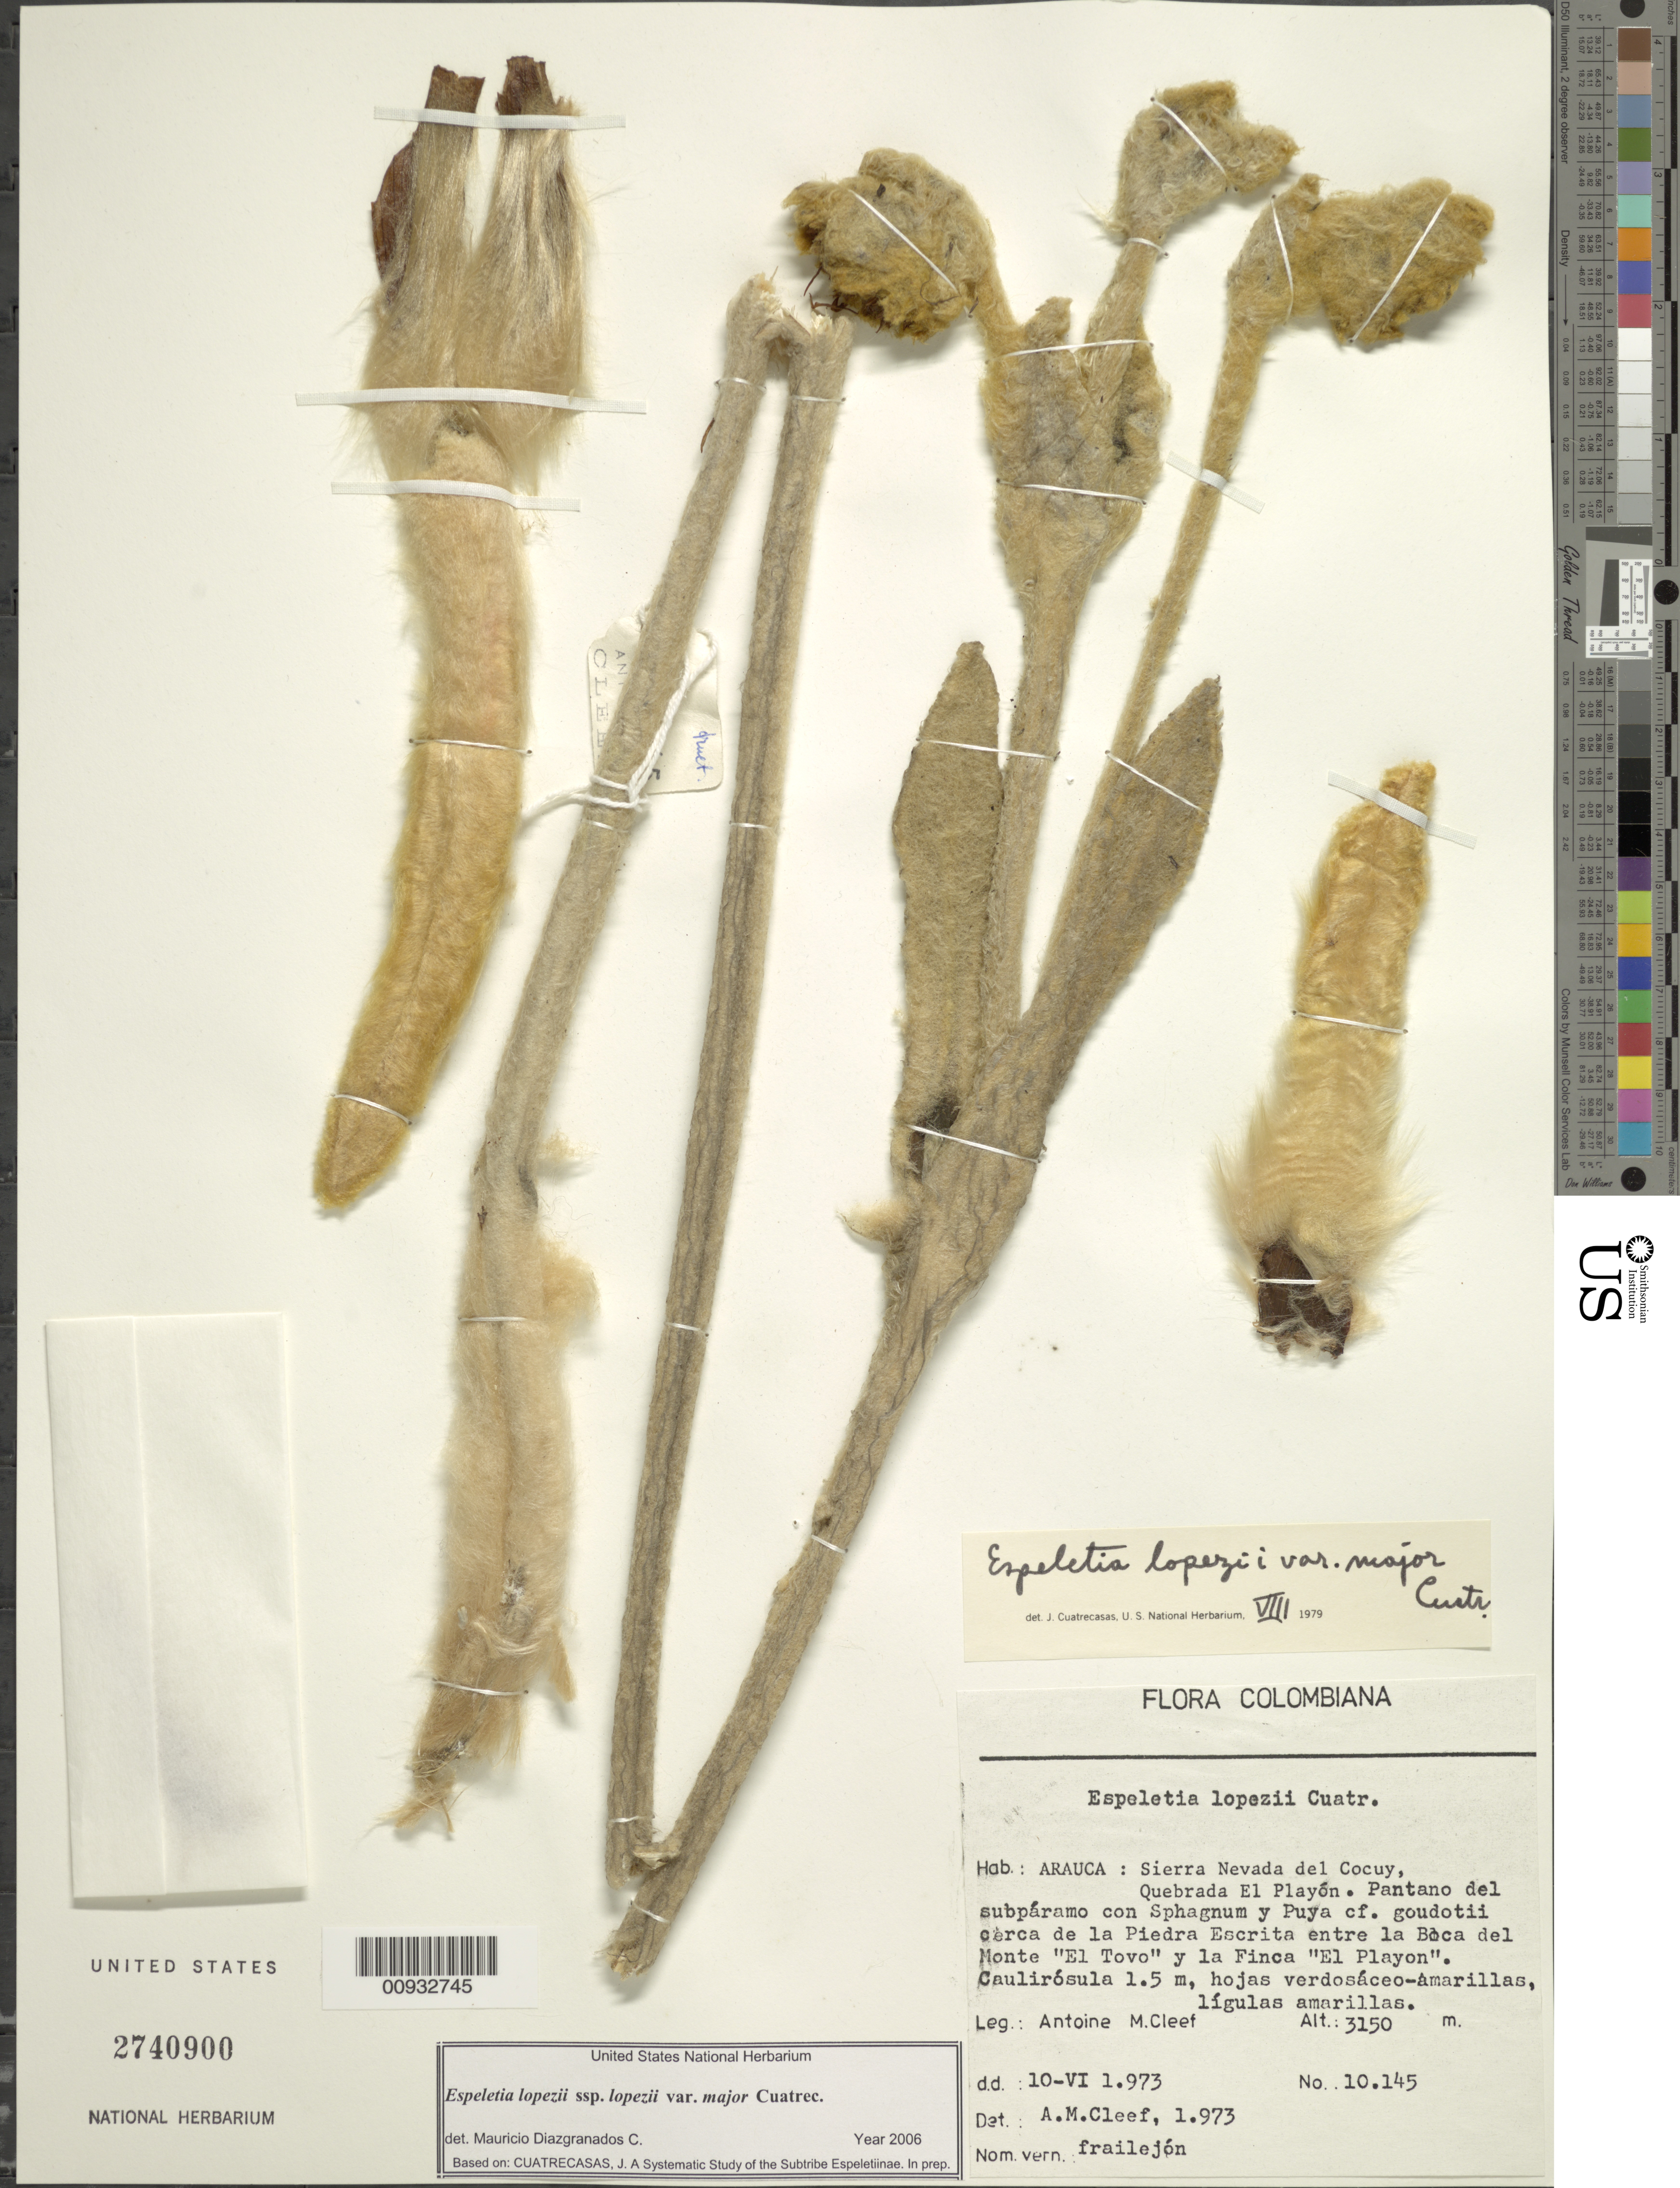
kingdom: Plantae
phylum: Tracheophyta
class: Magnoliopsida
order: Asterales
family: Asteraceae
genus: Espeletia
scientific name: Espeletia lopezii var. major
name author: Cuatrec.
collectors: A. M. Cleef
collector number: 10145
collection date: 1973-06-10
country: Colombia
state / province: Arauca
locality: Sierra Nevada del Cocuy. Quebrada El Playon.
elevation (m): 3150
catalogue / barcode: US 2740900